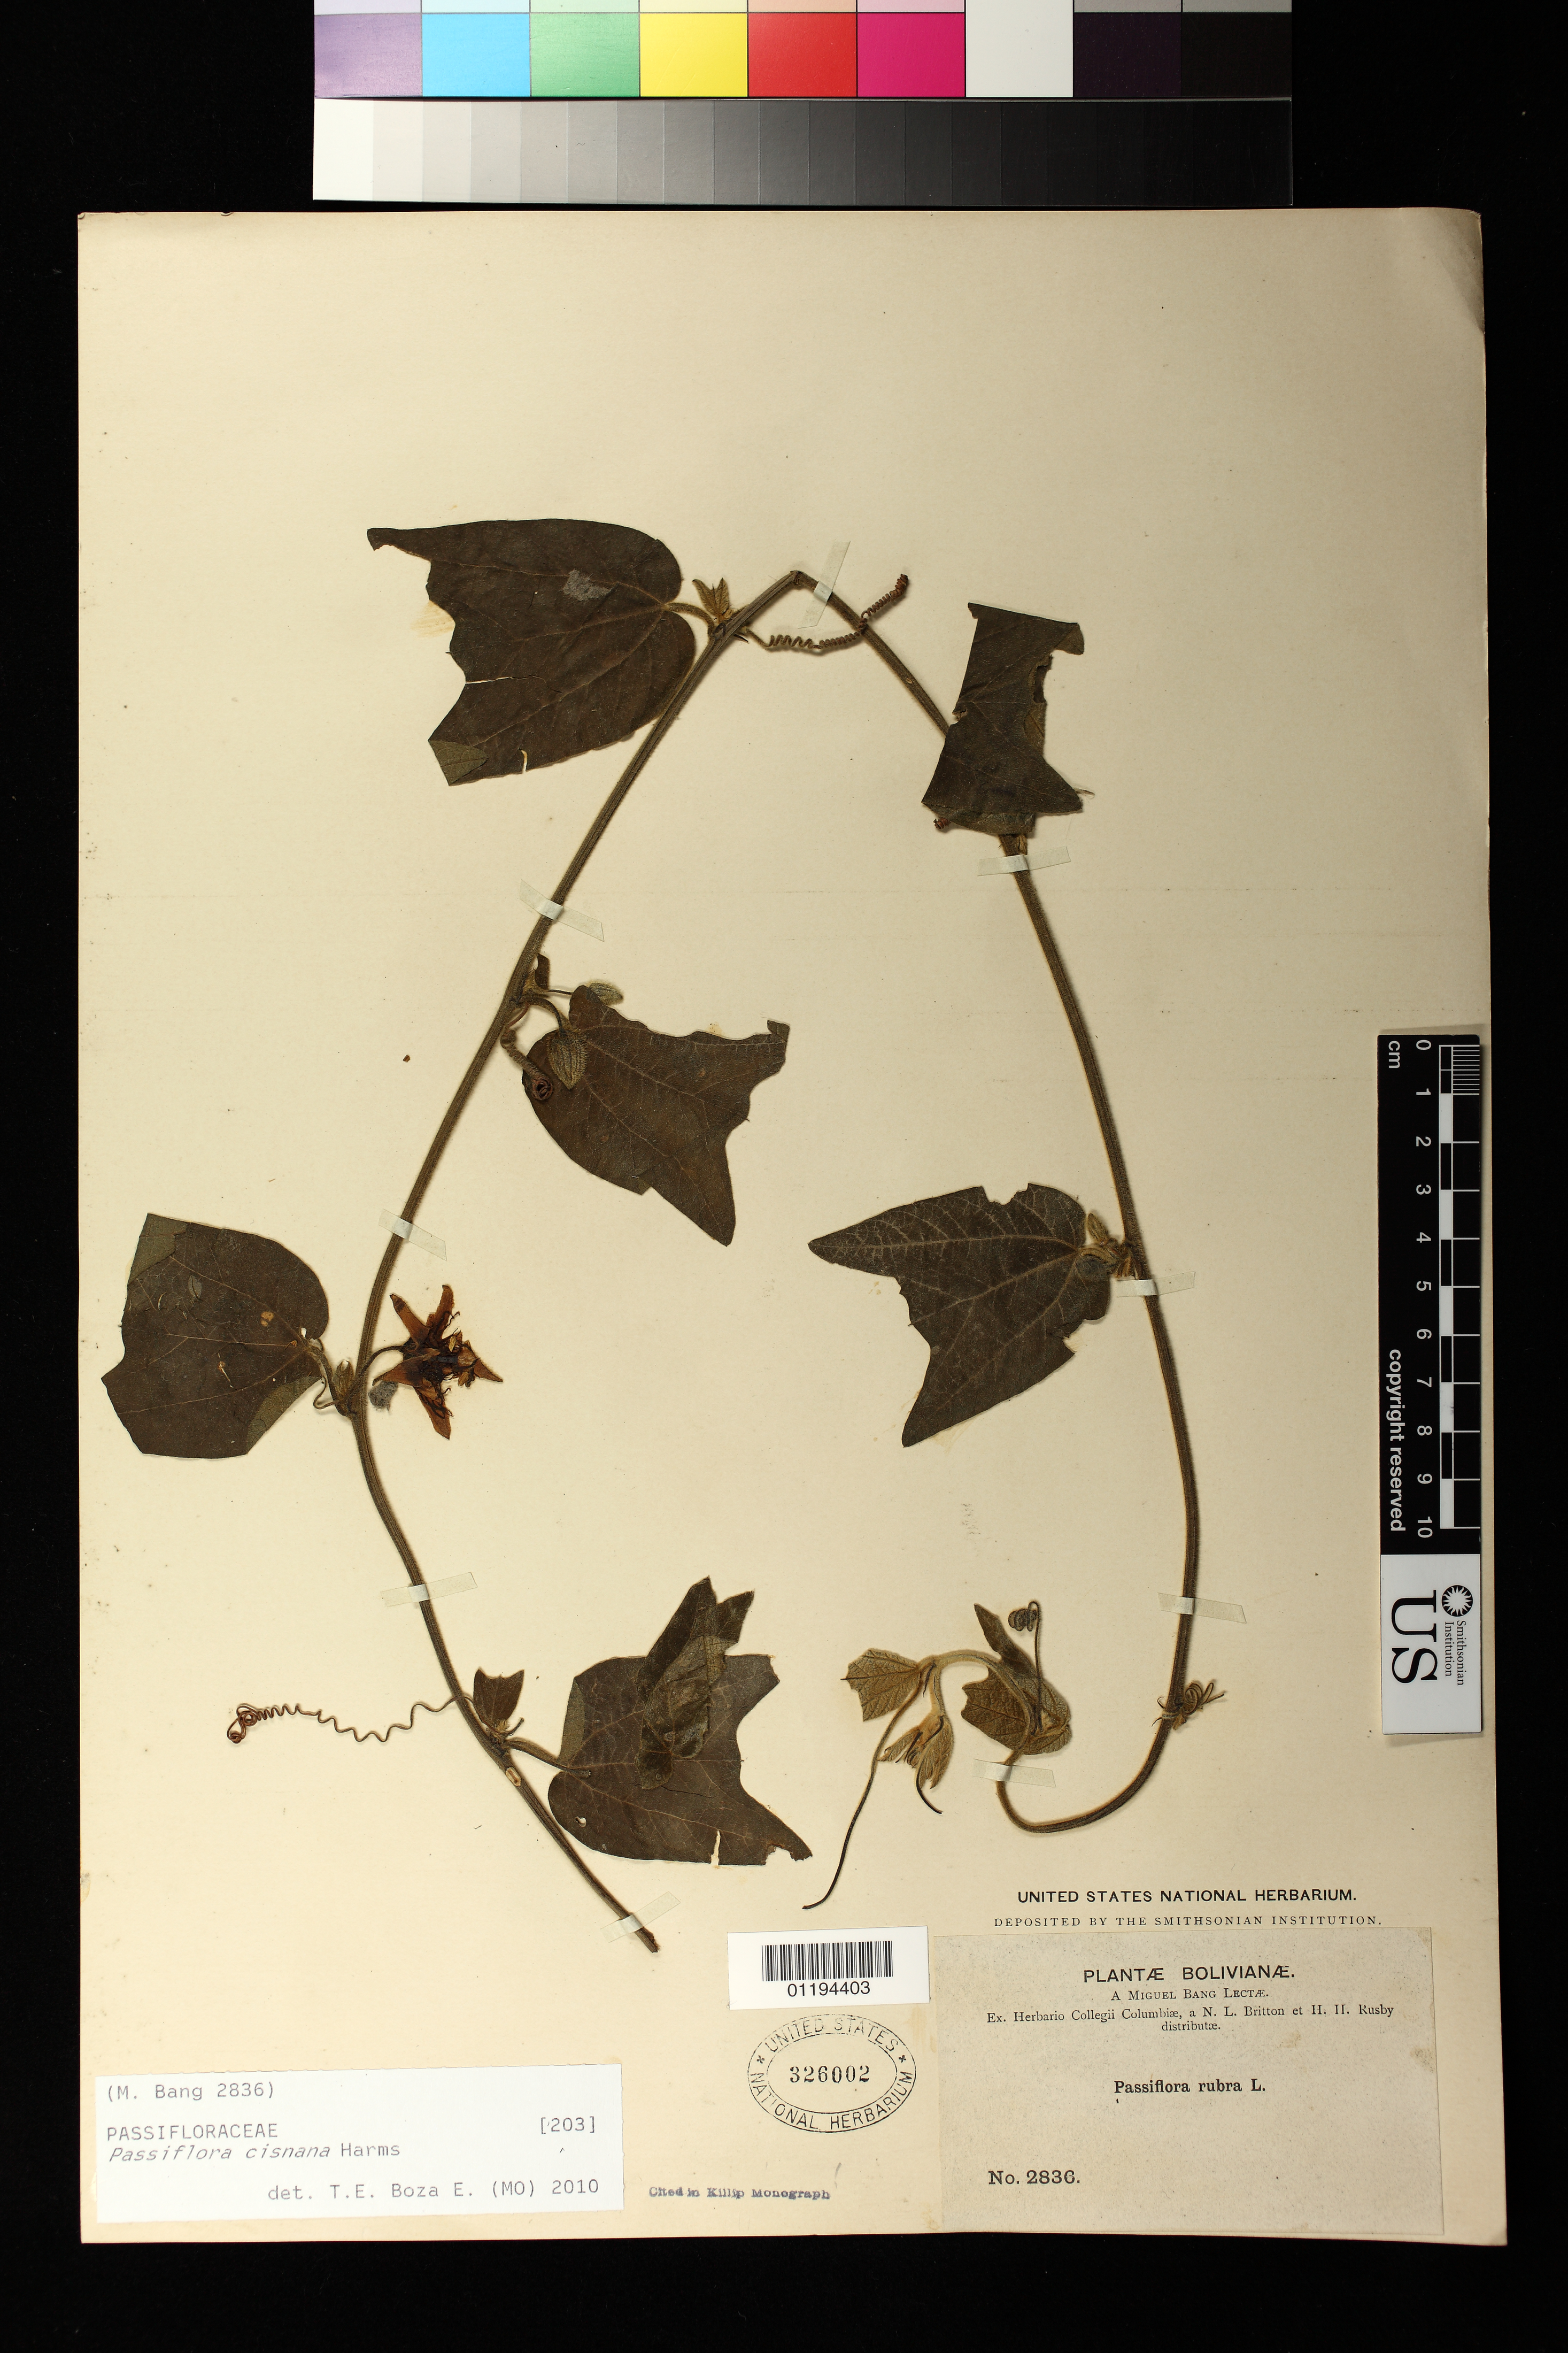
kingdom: Plantae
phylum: Tracheophyta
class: Magnoliopsida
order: Malpighiales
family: Passifloraceae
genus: Passiflora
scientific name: Passiflora cisnana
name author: Harms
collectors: M. Bang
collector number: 2836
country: Bolivia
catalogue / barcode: US 326002